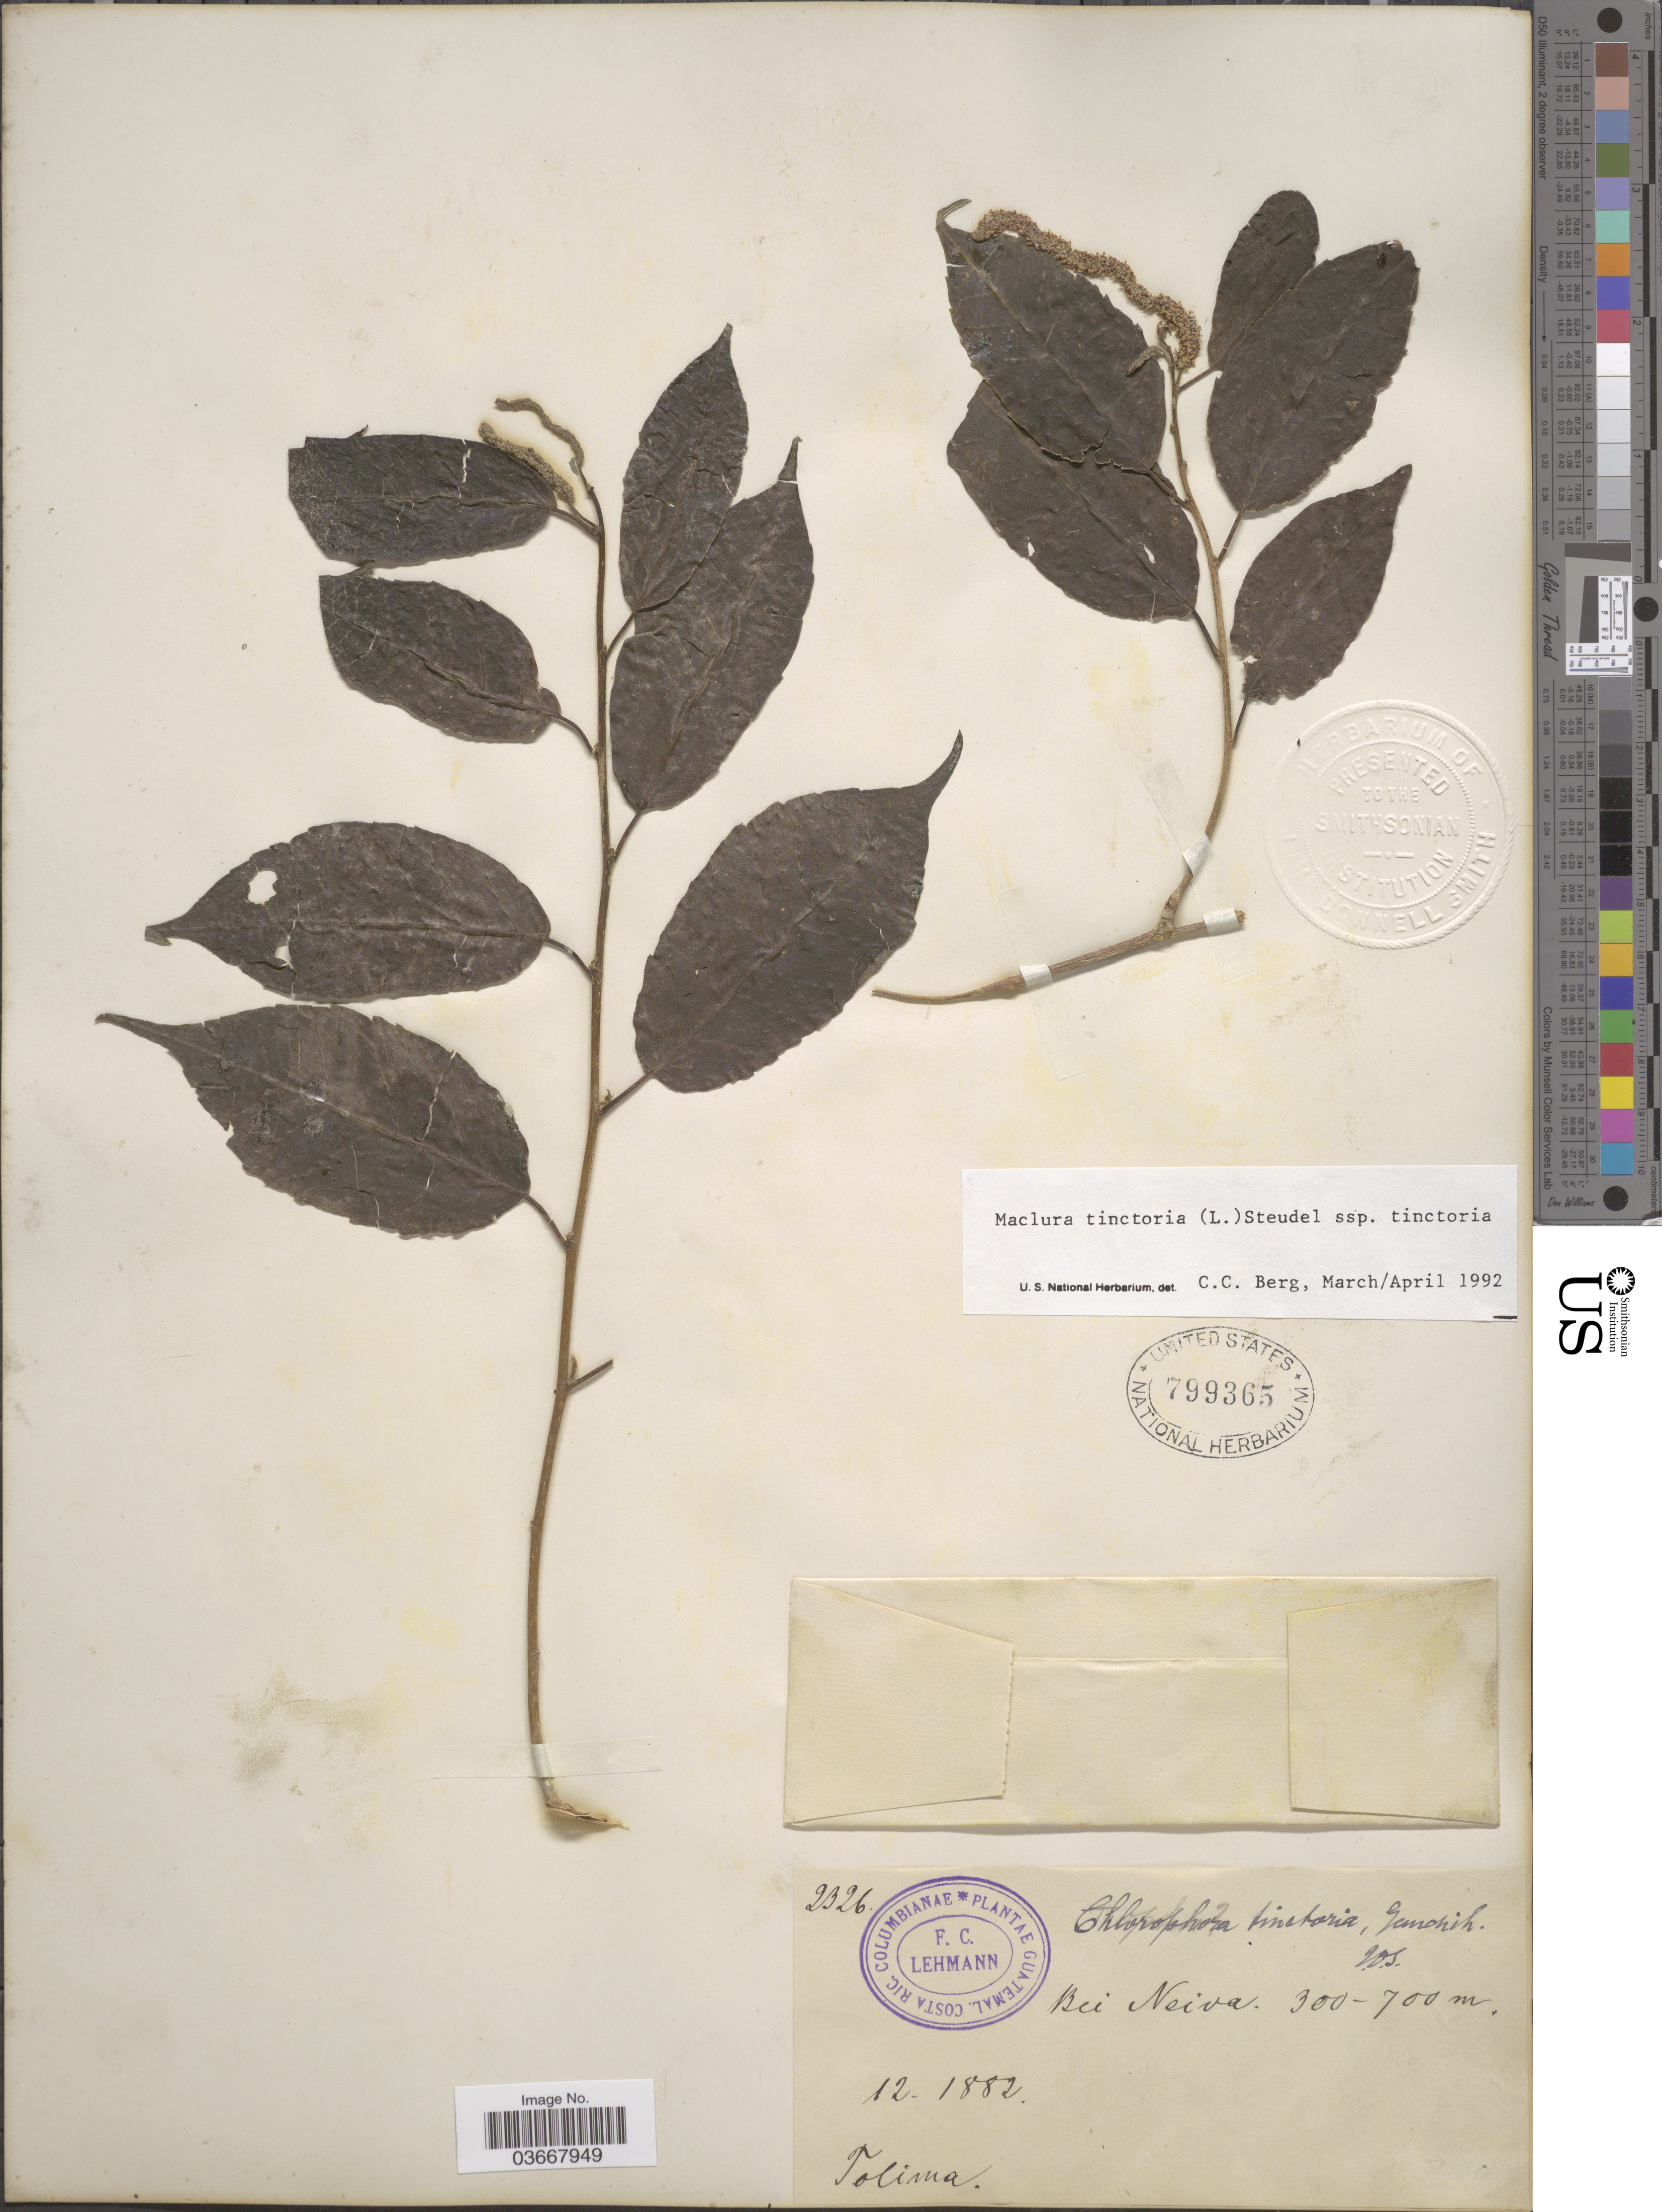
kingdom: Plantae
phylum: Tracheophyta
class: Magnoliopsida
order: Rosales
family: Moraceae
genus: Maclura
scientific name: Maclura tinctoria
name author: (L.) D. Don ex Steud.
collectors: F. C. Lehmann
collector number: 2326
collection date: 1882-12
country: Colombia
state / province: Tolima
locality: Bei Neiva.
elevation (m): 300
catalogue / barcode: US 799365